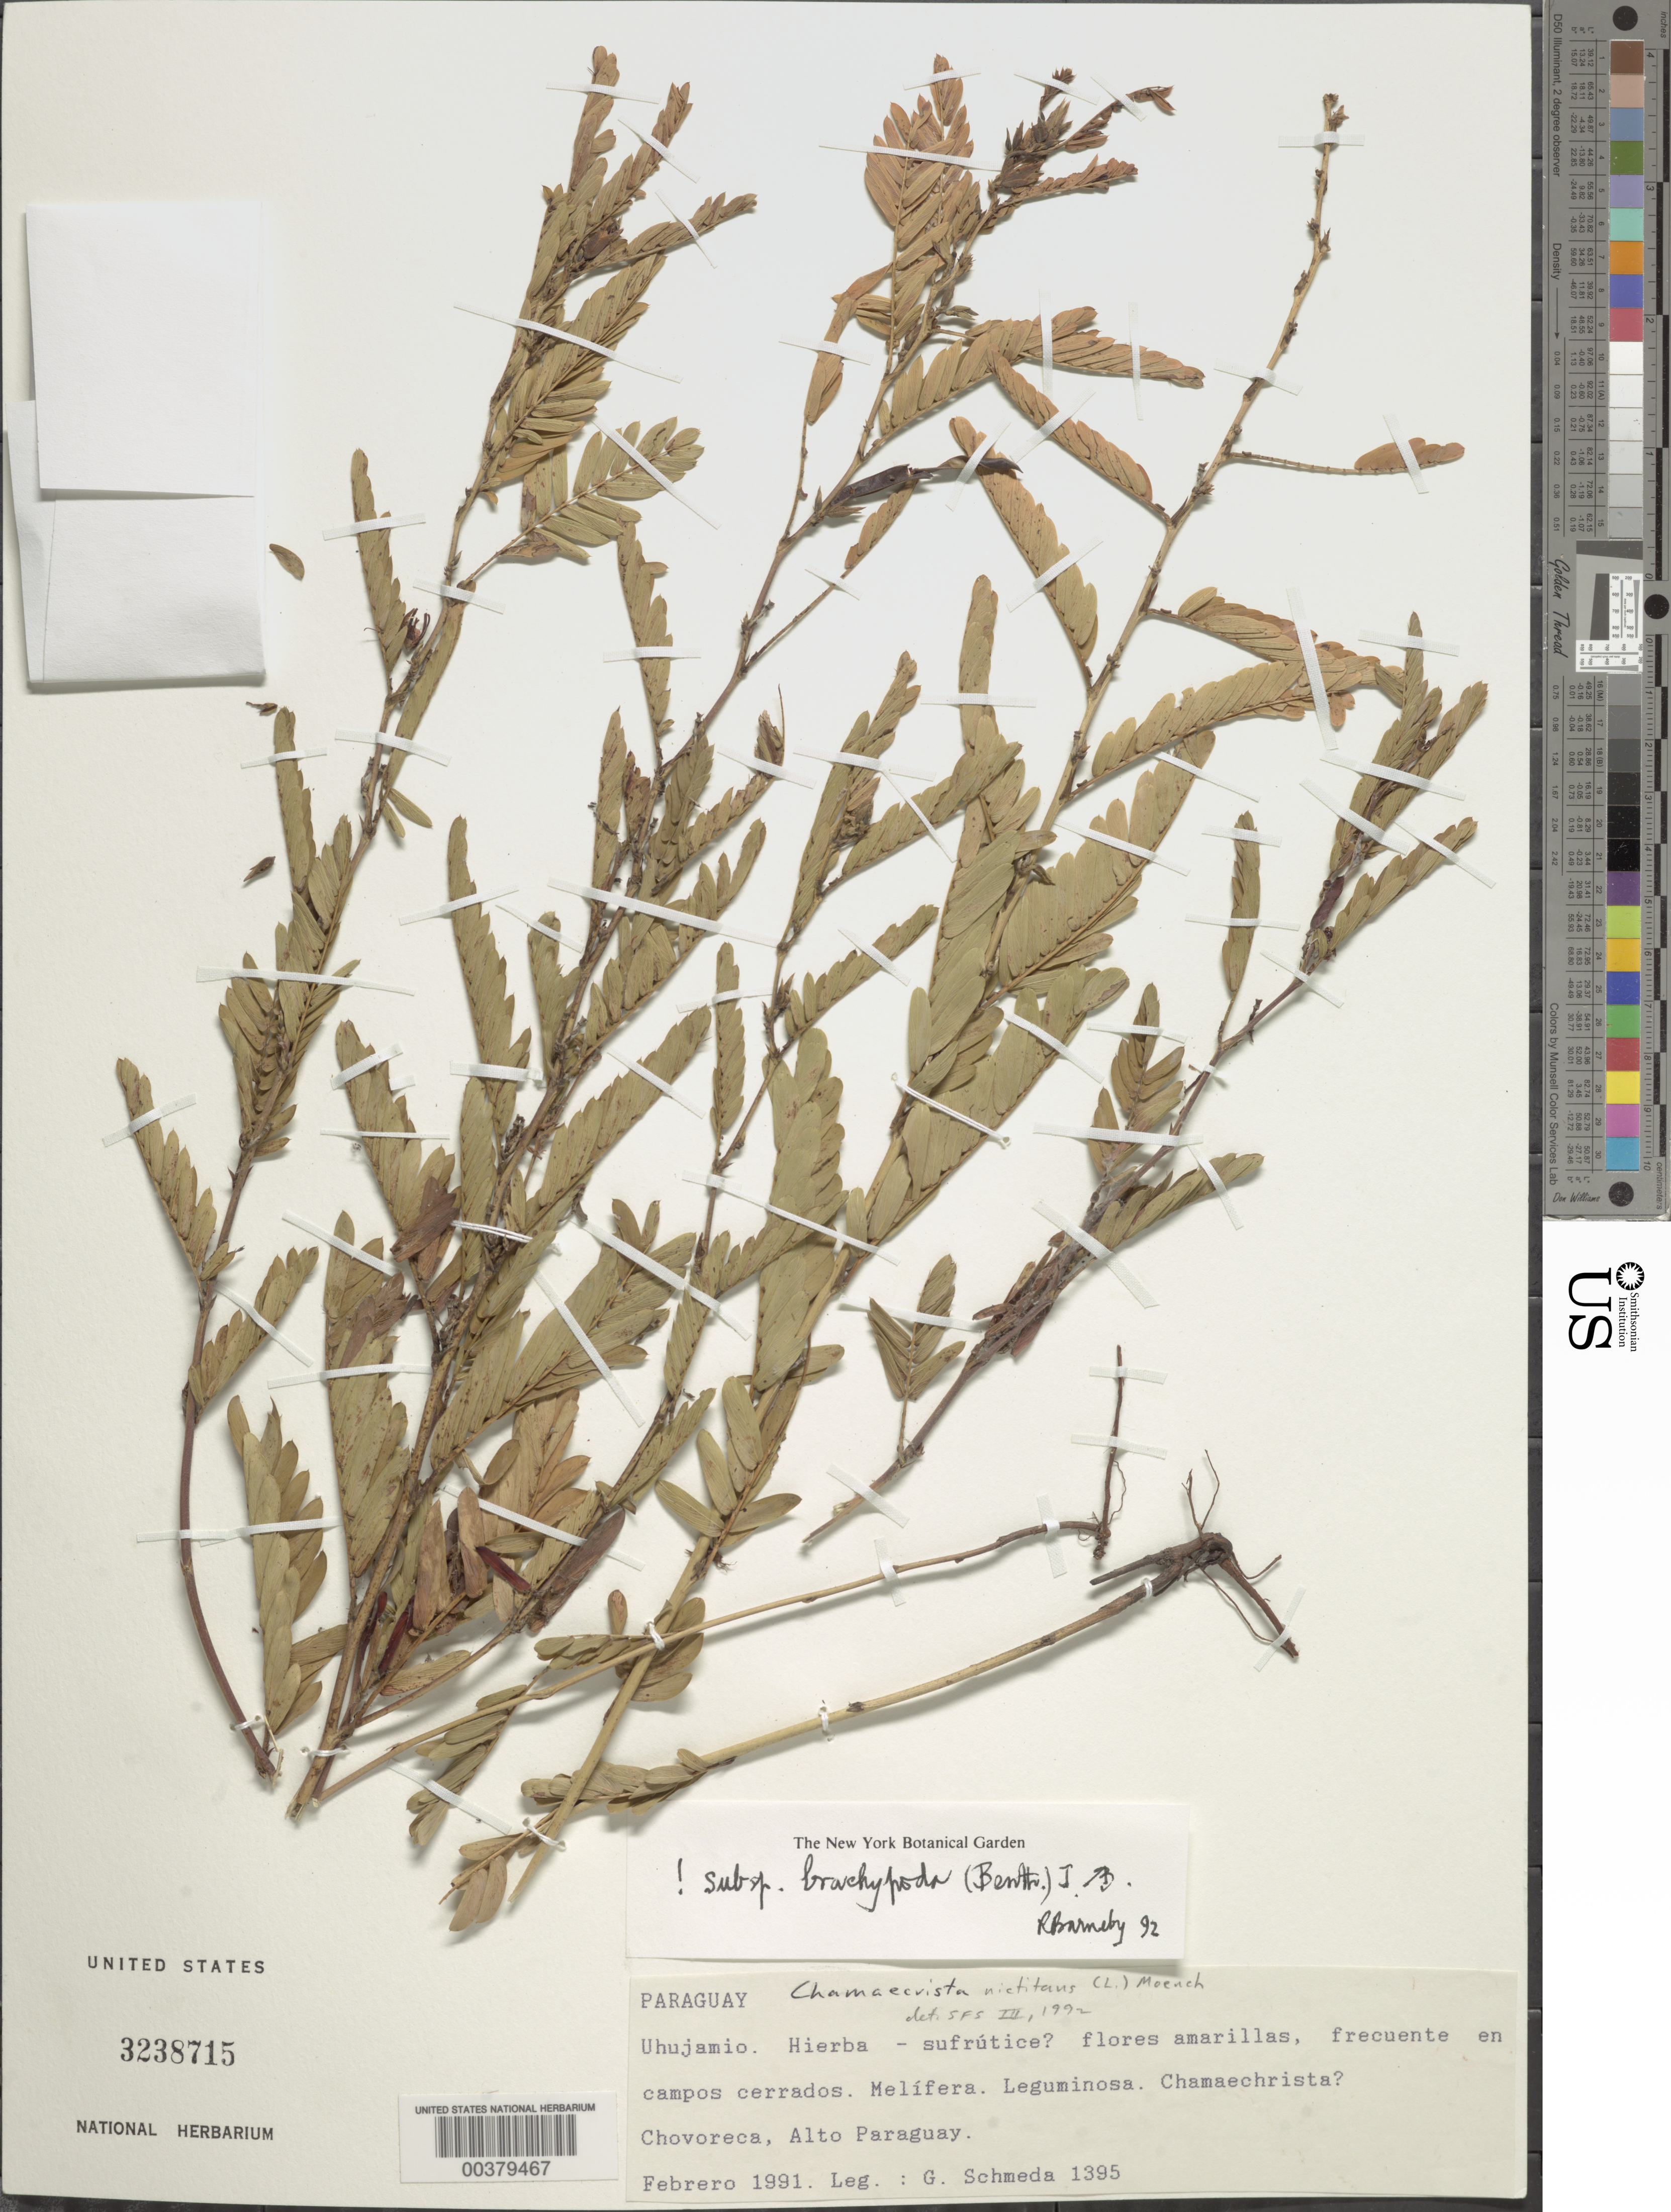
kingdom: Plantae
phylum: Tracheophyta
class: Magnoliopsida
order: Fabales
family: Fabaceae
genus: Chamaecrista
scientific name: Chamaecrista nictitans subsp. brachypoda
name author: (Benth.) H.S. Irwin & Barneby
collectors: G. Schmeda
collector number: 1395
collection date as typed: Feb 1991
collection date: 1991-02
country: Paraguay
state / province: Alto Paraguay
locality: Chovoreca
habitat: Campos cerrados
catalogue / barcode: US 3238715